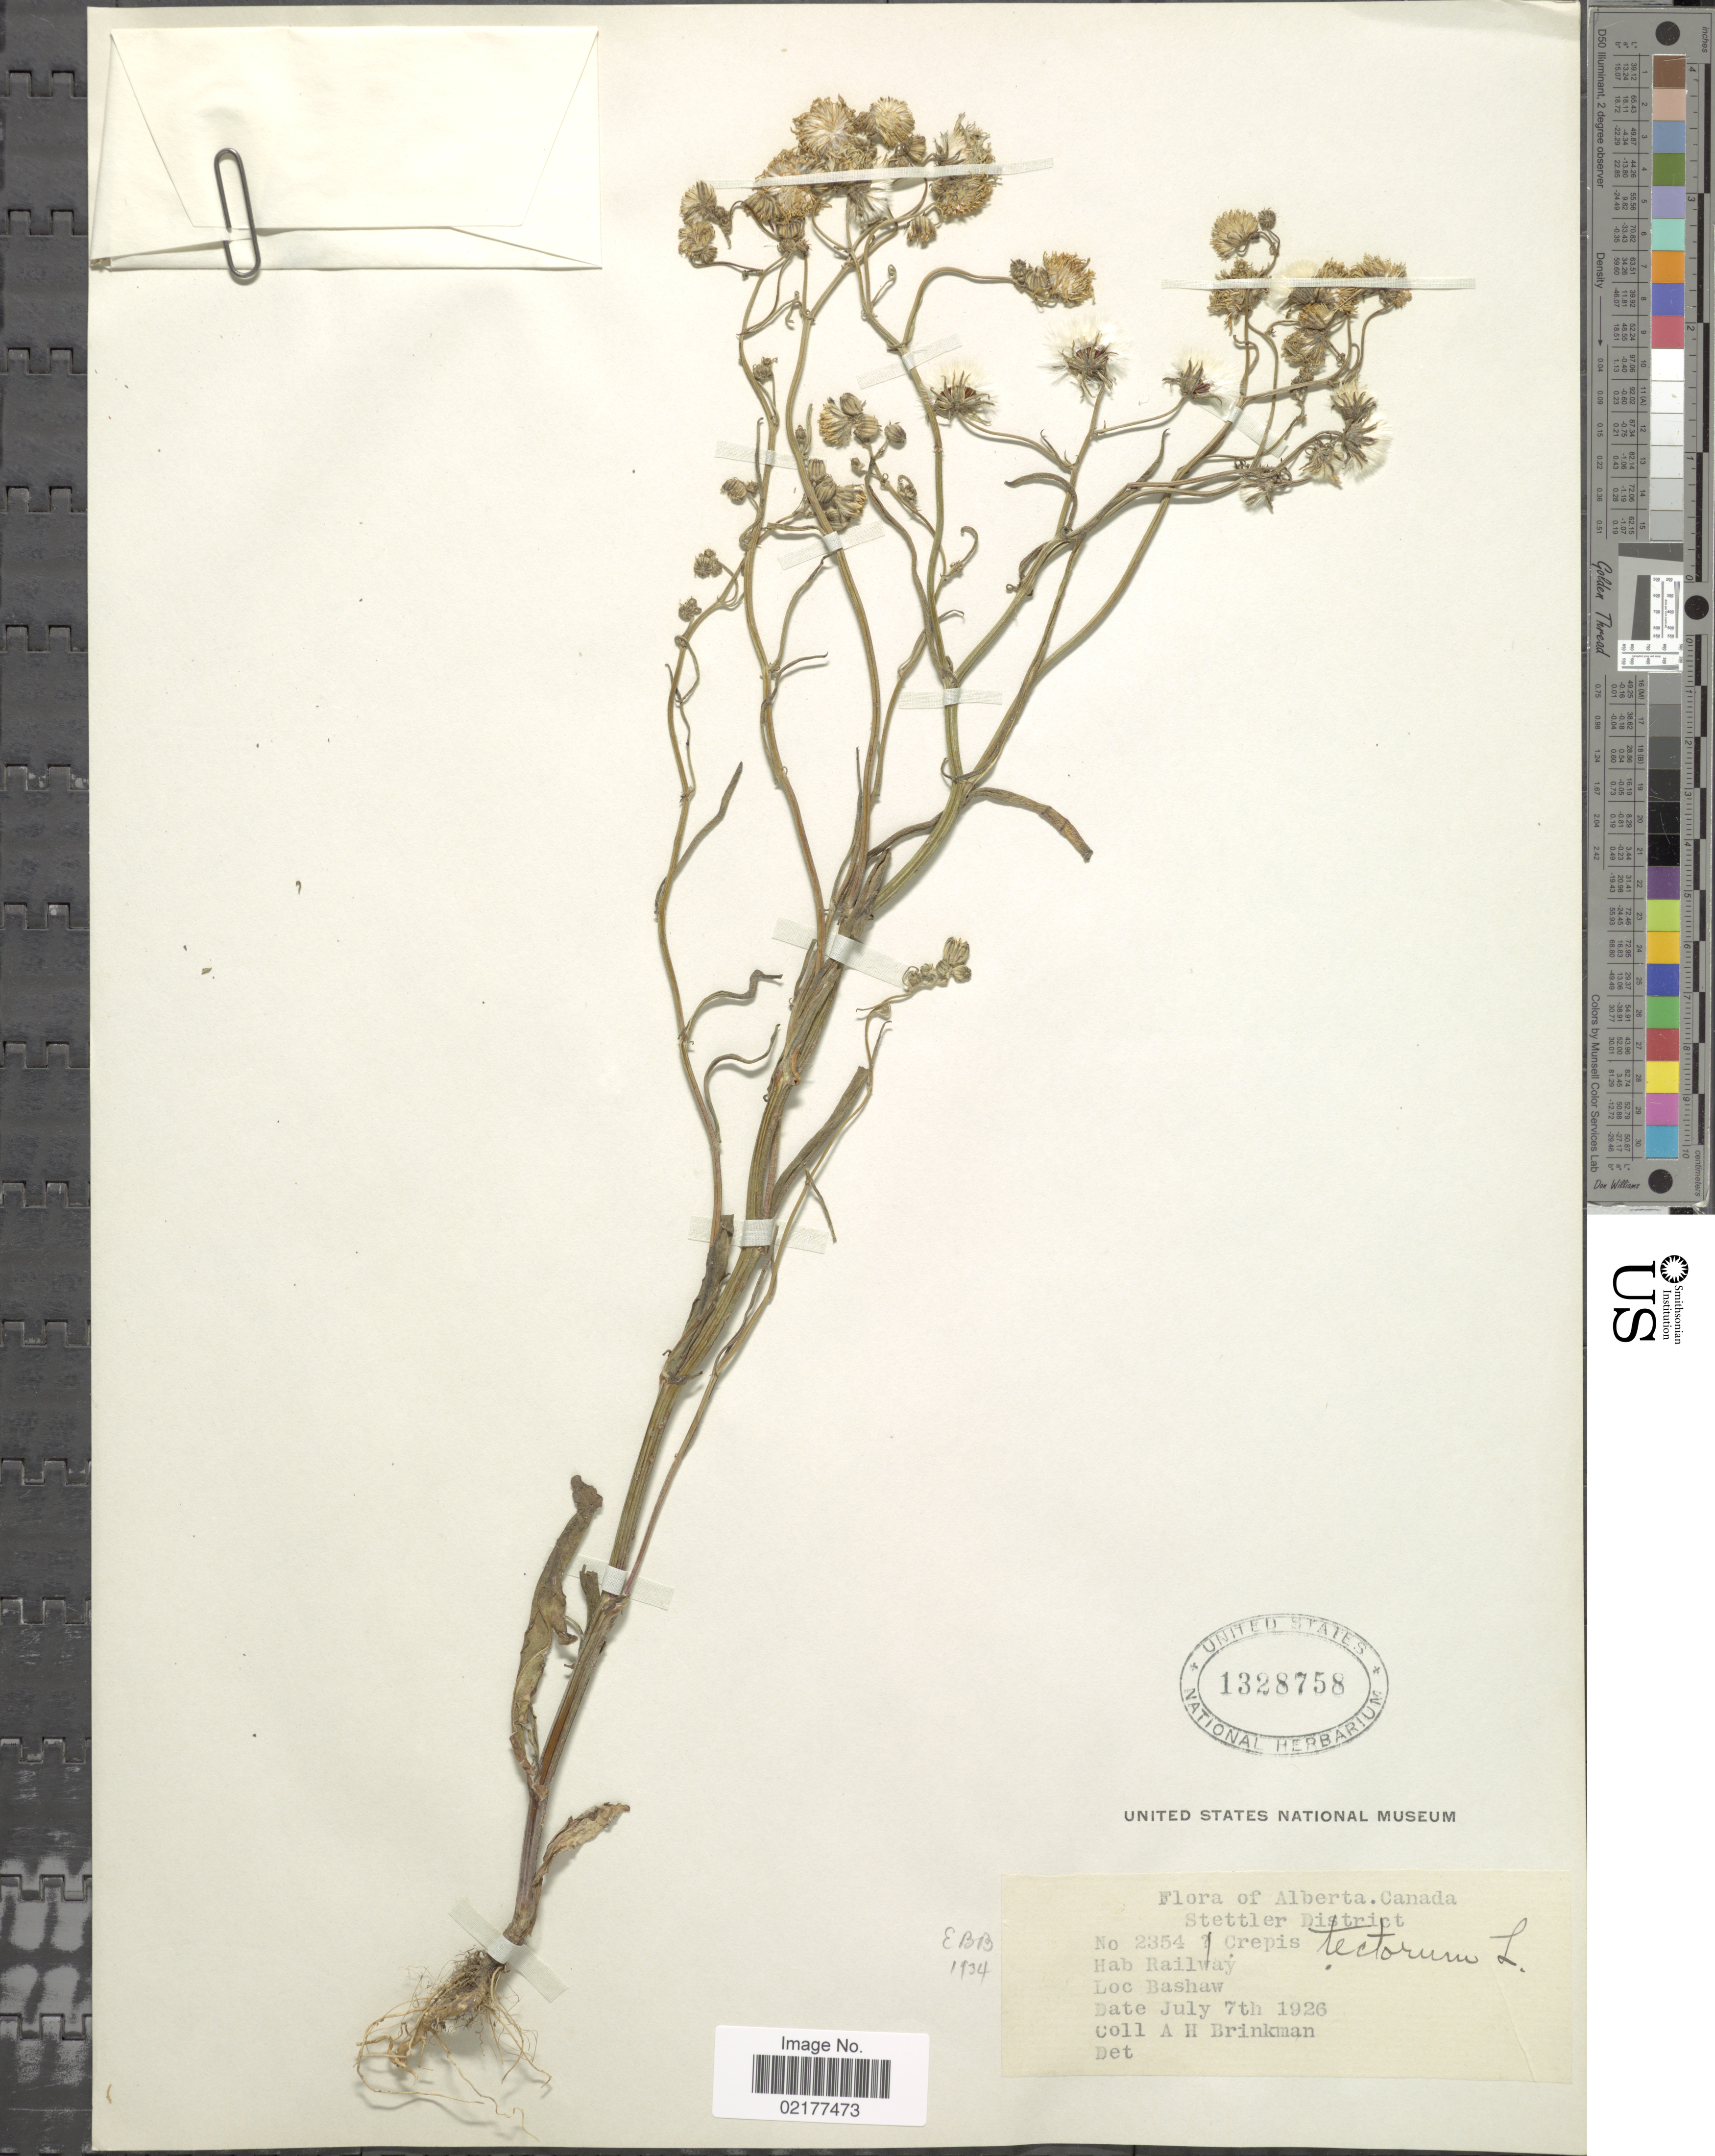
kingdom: Plantae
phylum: Tracheophyta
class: Magnoliopsida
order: Asterales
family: Asteraceae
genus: Crepis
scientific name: Crepis tectorum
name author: L.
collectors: A. Brinkman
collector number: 2354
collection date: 1926-07-07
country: Canada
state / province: Alberta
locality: Stettler District. Bashaw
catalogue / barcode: US 1328758